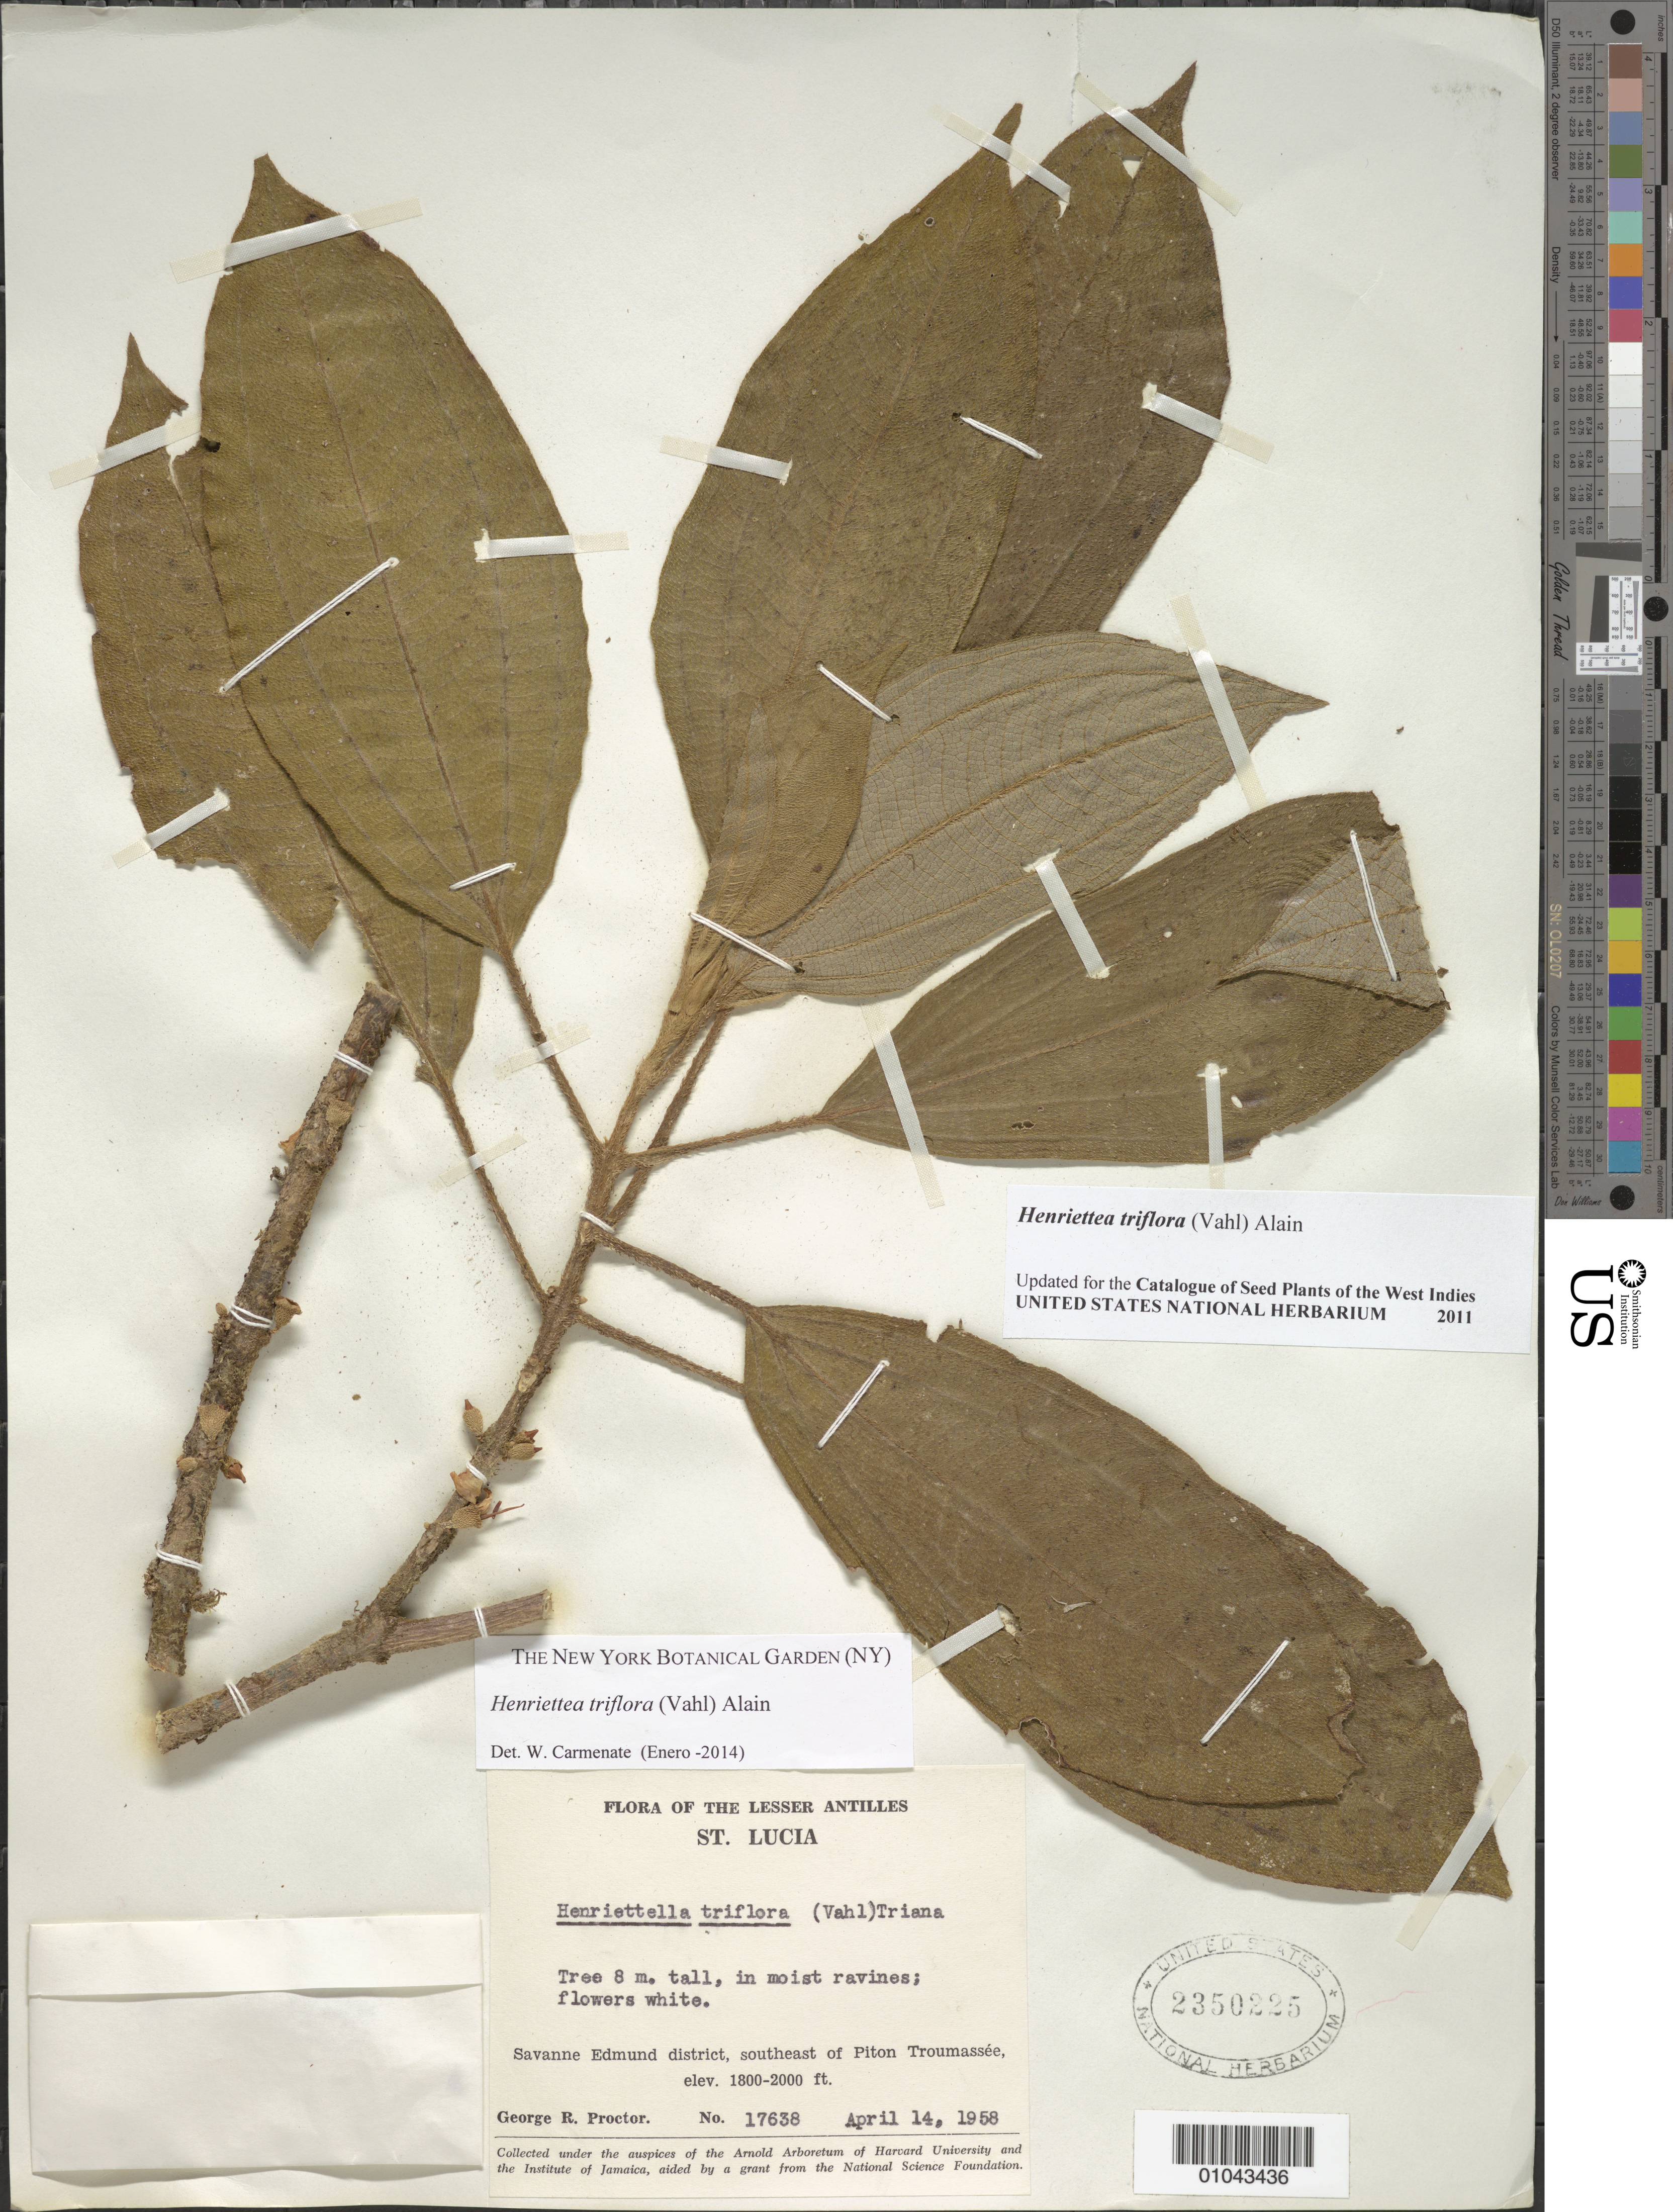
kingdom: Plantae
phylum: Tracheophyta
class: Magnoliopsida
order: Myrtales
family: Melastomataceae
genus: Henriettella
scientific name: Henriettella triflora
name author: (Vahl) Alain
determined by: Carmenate, W.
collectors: G. R. Proctor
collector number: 17638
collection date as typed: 14 Apr 1958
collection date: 1958-04-14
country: St. Lucia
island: St. Lucia I.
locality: Savanne Edmund District, SE of Piton Troumassée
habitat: In moist ravines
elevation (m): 549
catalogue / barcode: US 2350225